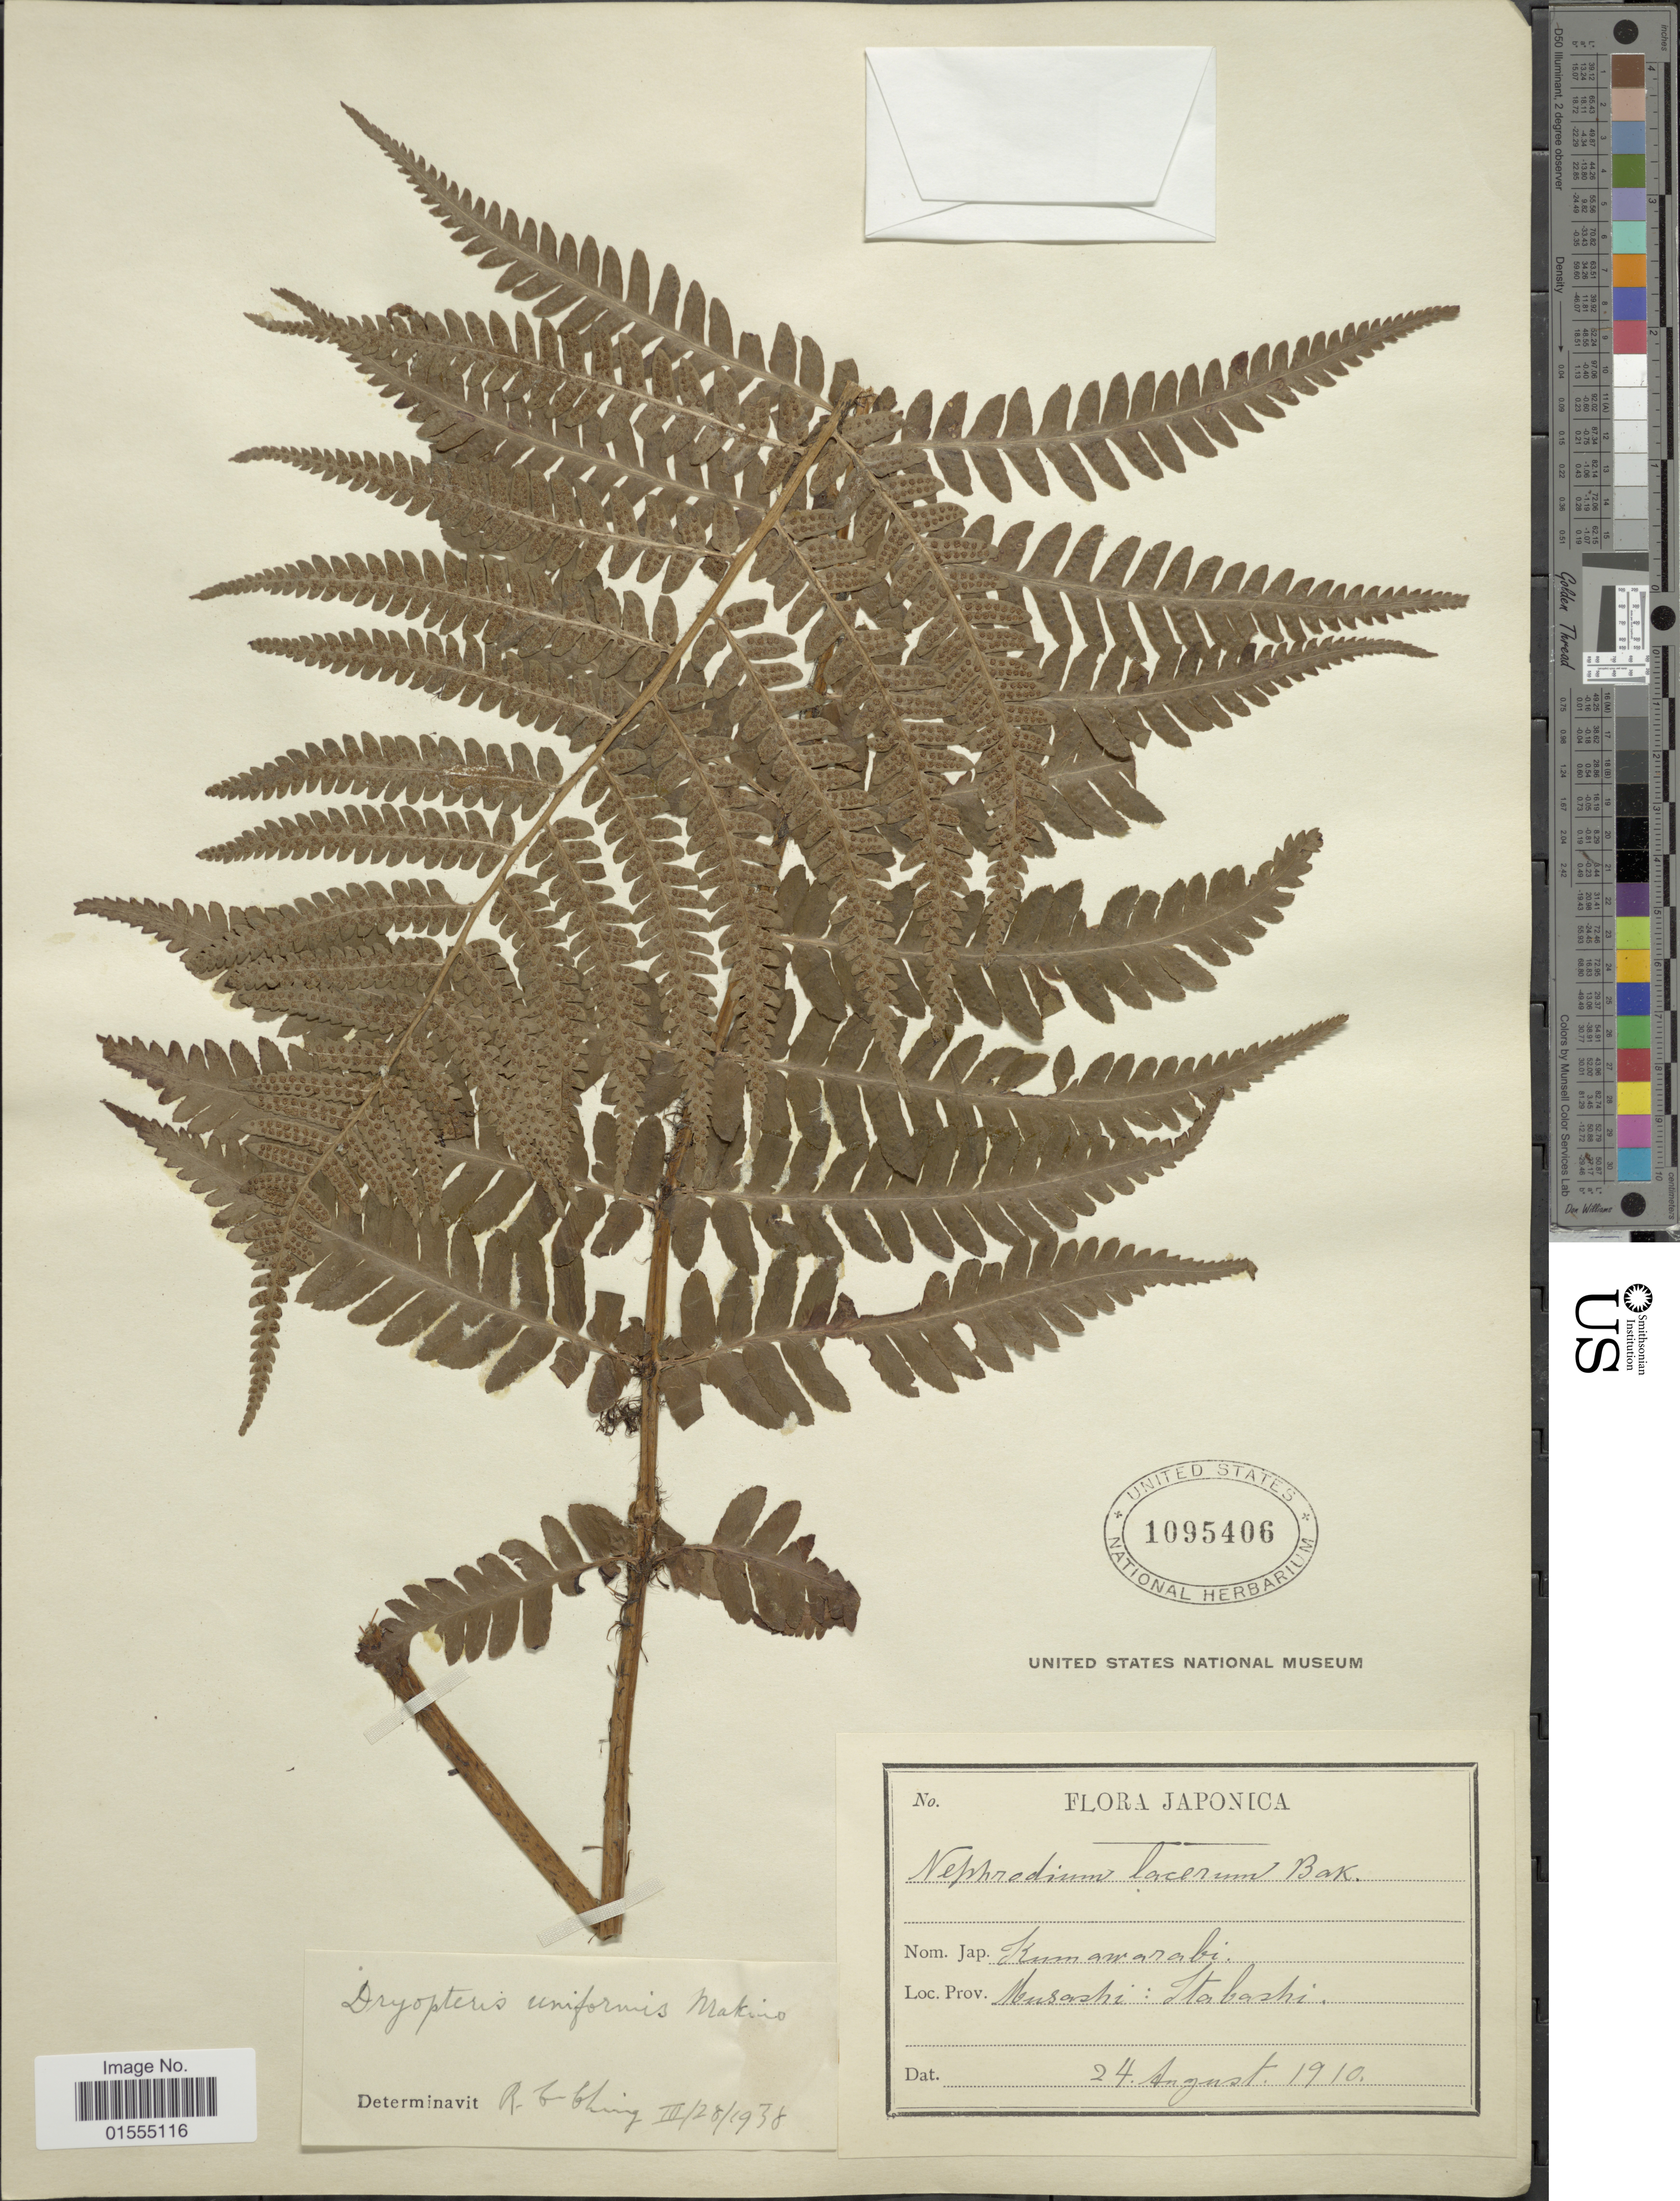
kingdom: Plantae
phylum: Tracheophyta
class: Polypodiopsida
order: Polypodiales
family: Dryopteridaceae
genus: Dryopteris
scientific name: Dryopteris uniformis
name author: (Makino) Makino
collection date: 1910-08-24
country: Japan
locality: Musashi: Itabashi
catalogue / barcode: US 1095406